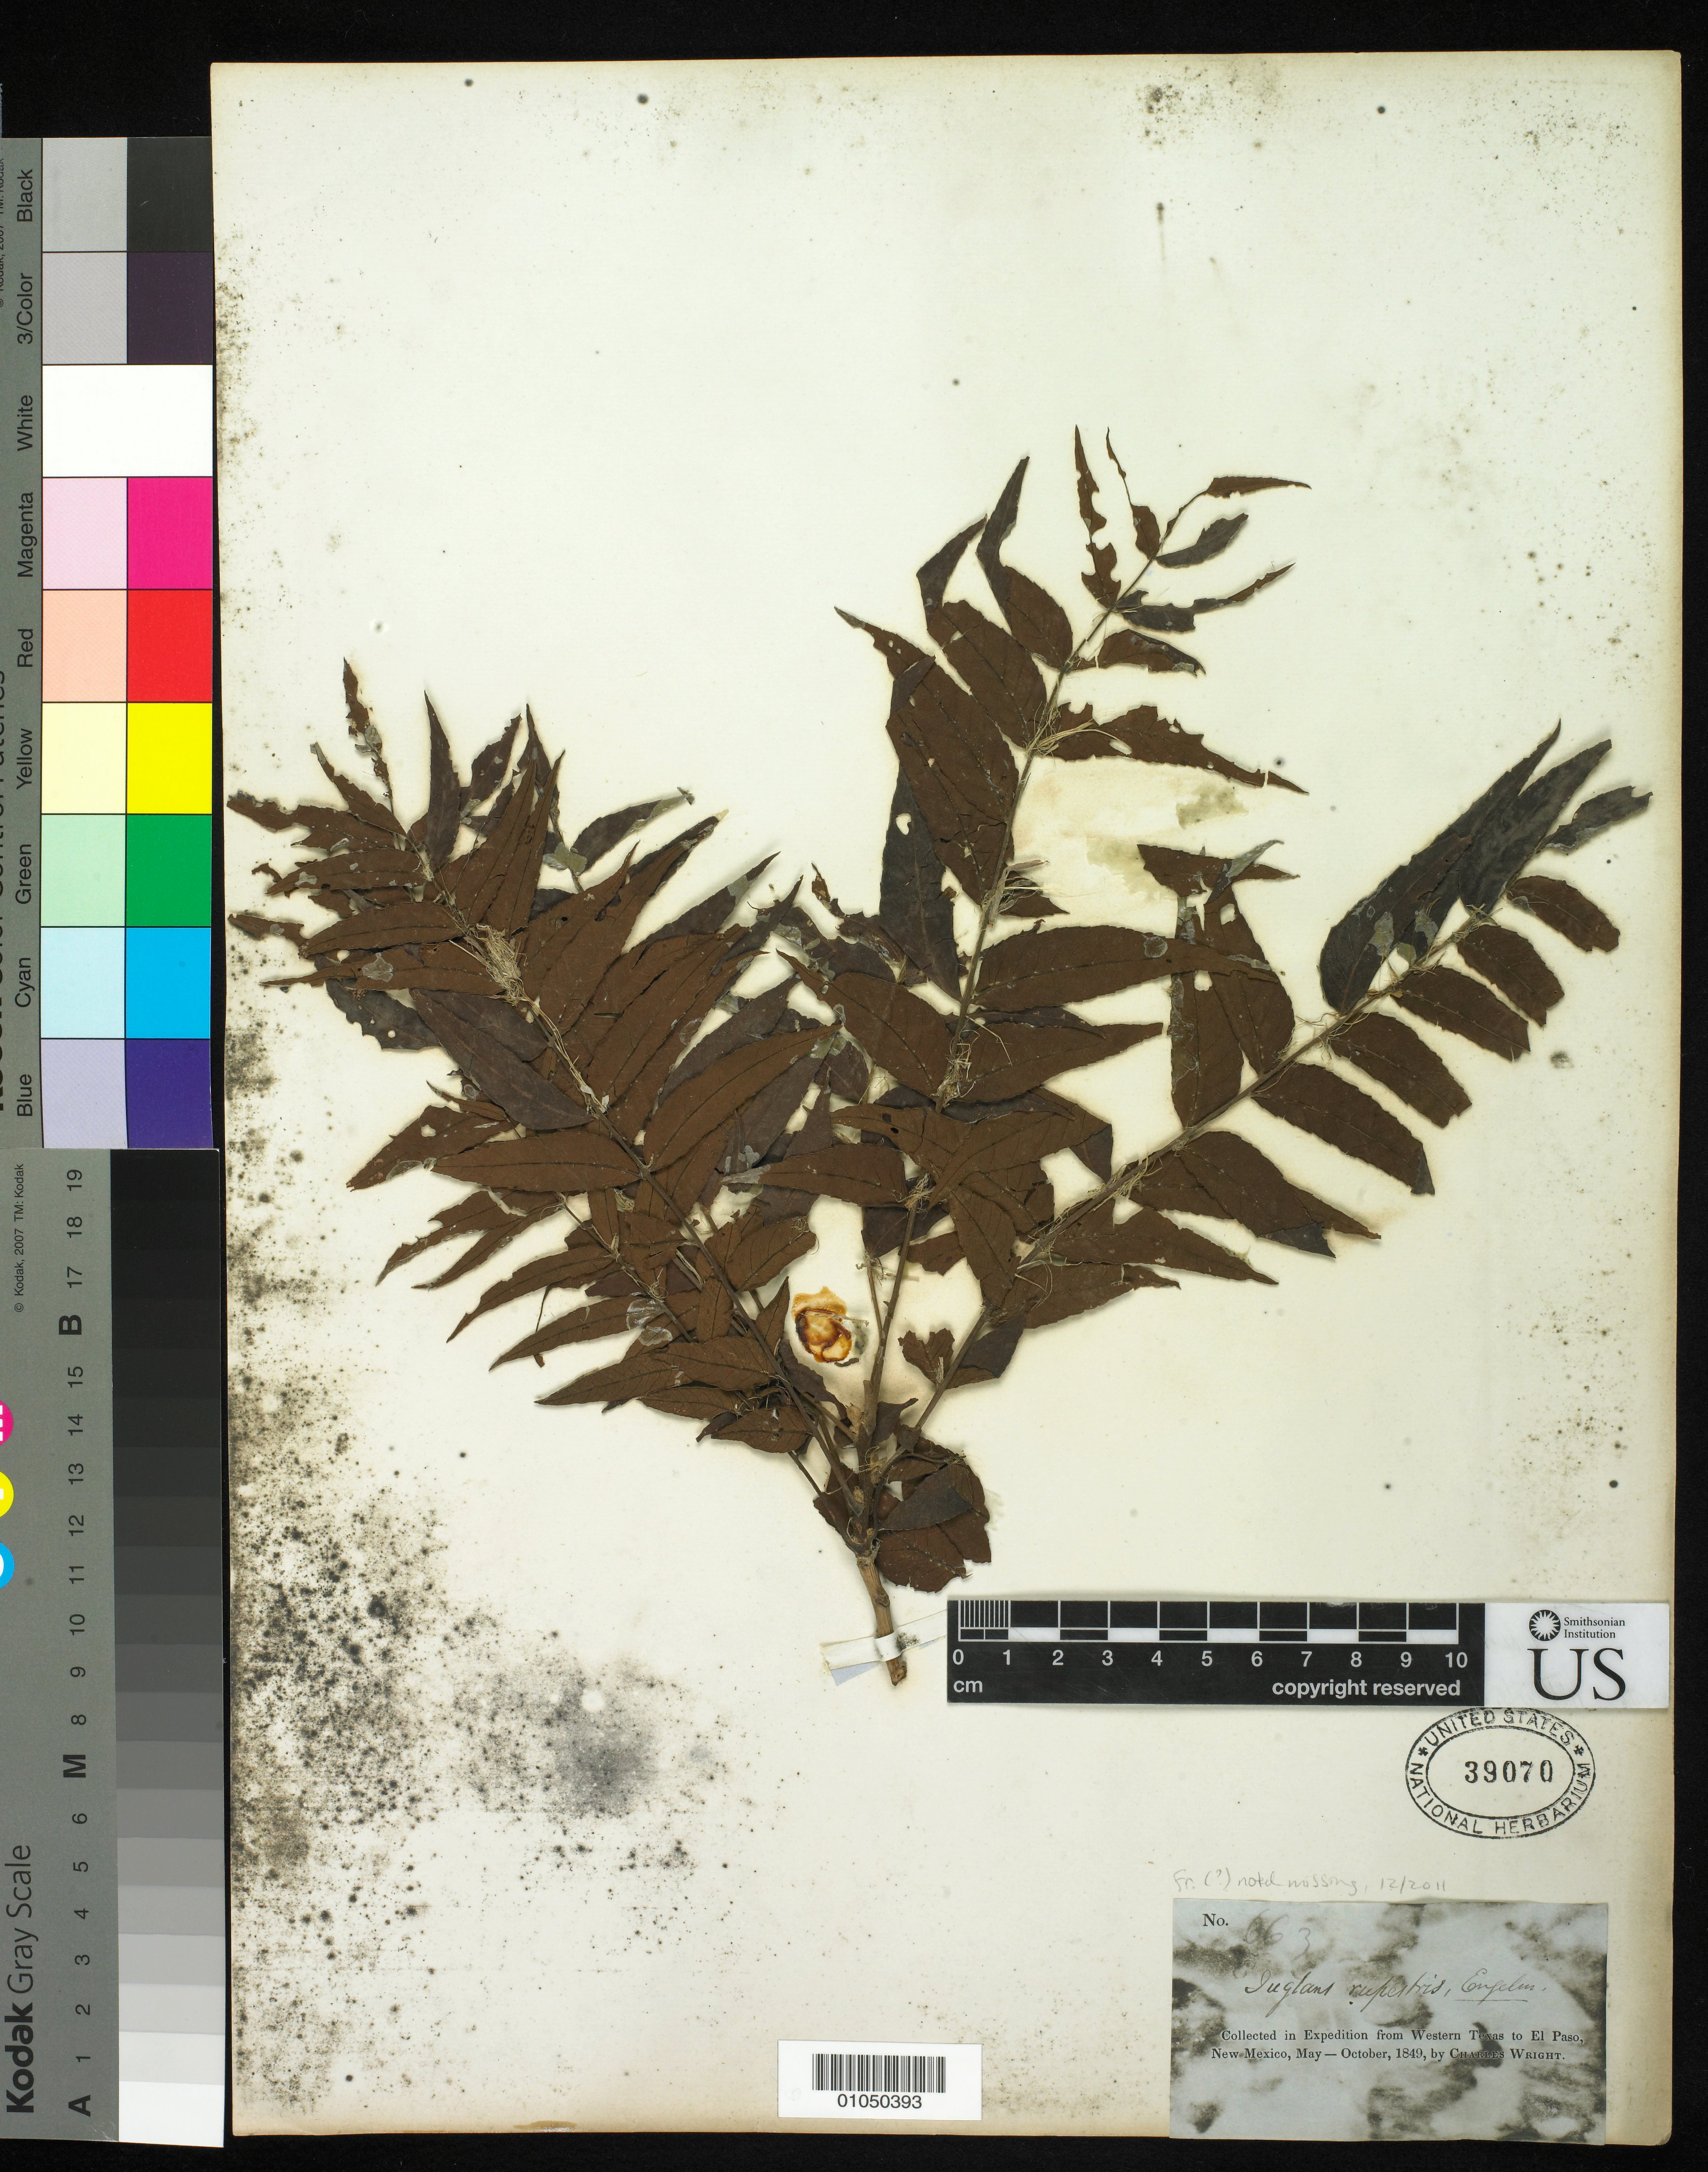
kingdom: Plantae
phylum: Tracheophyta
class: Magnoliopsida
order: Fagales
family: Juglandaceae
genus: Juglans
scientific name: Juglans microcarpa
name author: Berland. in Berland. & Chovell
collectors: C. Wright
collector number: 663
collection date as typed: May 1849 to -- Oct 1849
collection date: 1849-05/1849-10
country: United States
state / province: Texas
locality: From Western Texas to El Paso, New Mexico.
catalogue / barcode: US 39070